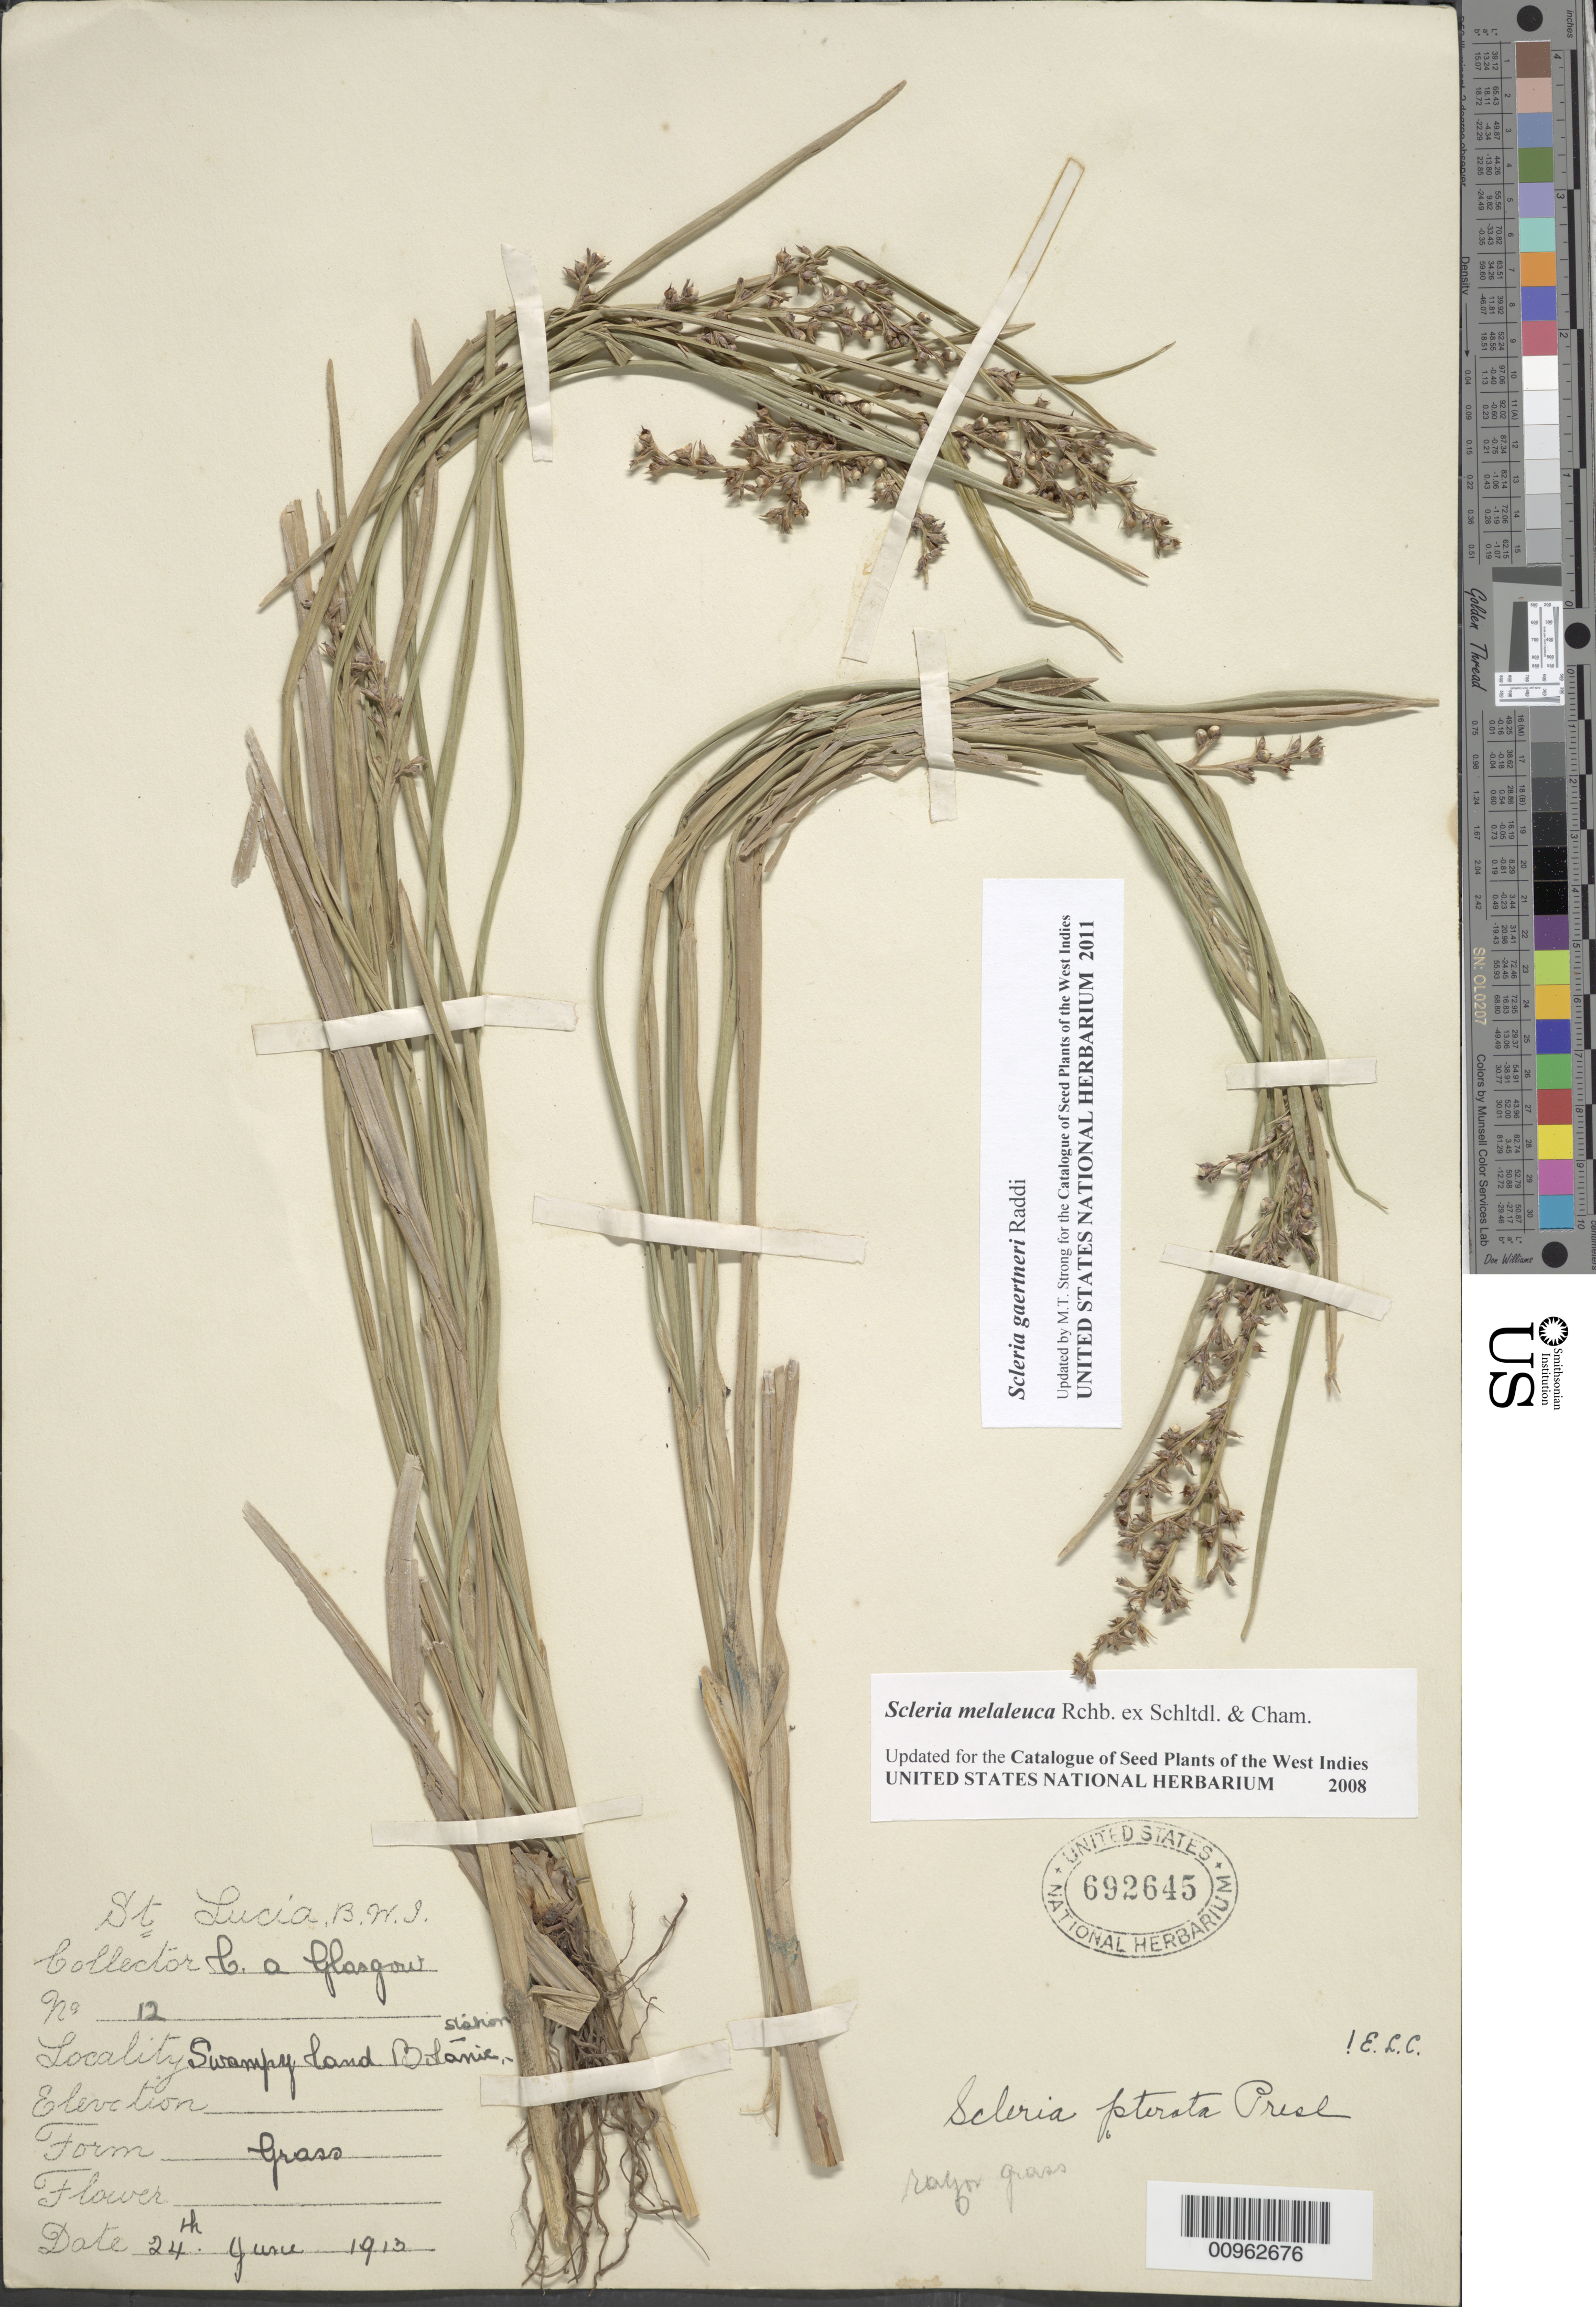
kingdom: Plantae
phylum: Tracheophyta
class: Liliopsida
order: Poales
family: Cyperaceae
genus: Scleria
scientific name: Scleria gaertneri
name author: Raddi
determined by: Strong, M. T., (US), Smithsonian Institution - National Museum of Natural History (UNITED STATES)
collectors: C. Glasgow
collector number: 12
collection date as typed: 24 Jun 1913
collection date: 1913-06-24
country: St. Lucia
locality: "Balánie"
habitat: Swampy land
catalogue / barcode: US 692645